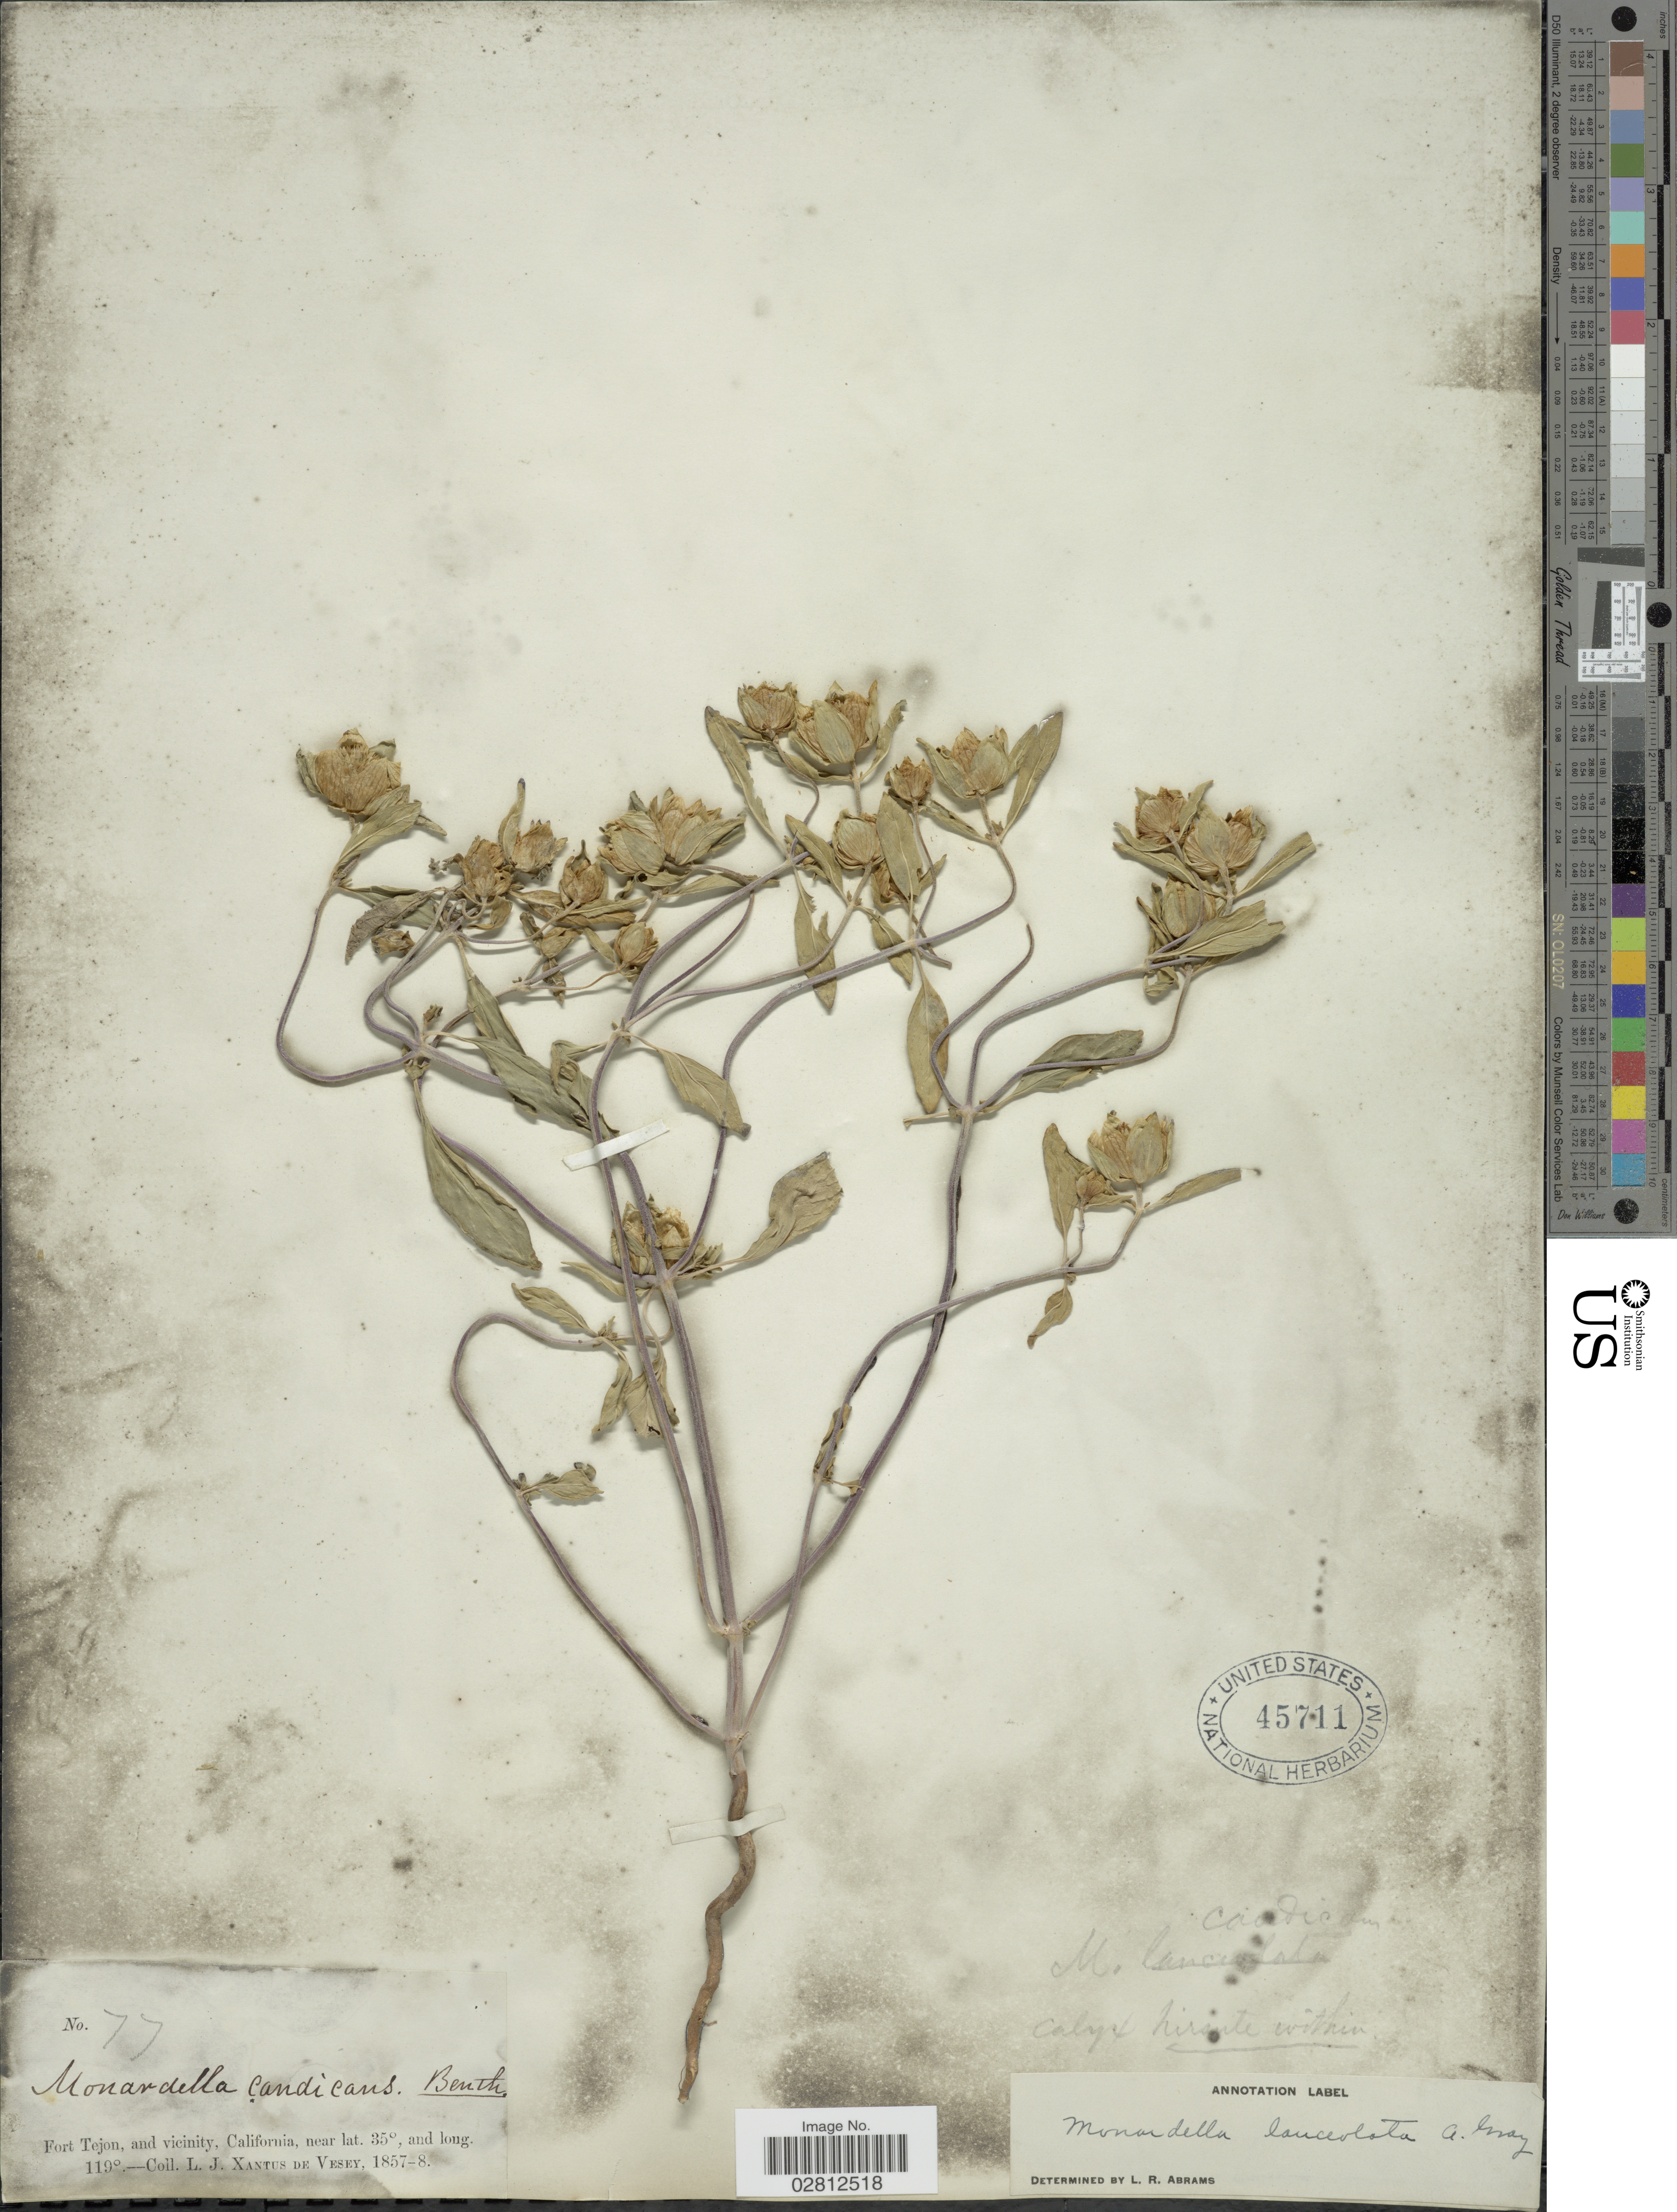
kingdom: Plantae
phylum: Tracheophyta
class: Magnoliopsida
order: Lamiales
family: Lamiaceae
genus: Monardella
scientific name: Monardella lanceolata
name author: A. Gray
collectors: L. Xantus de Vesey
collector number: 77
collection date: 1857/1858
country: United States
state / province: California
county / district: Kern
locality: Fort Tejon, and vicinity.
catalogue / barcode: US 45711